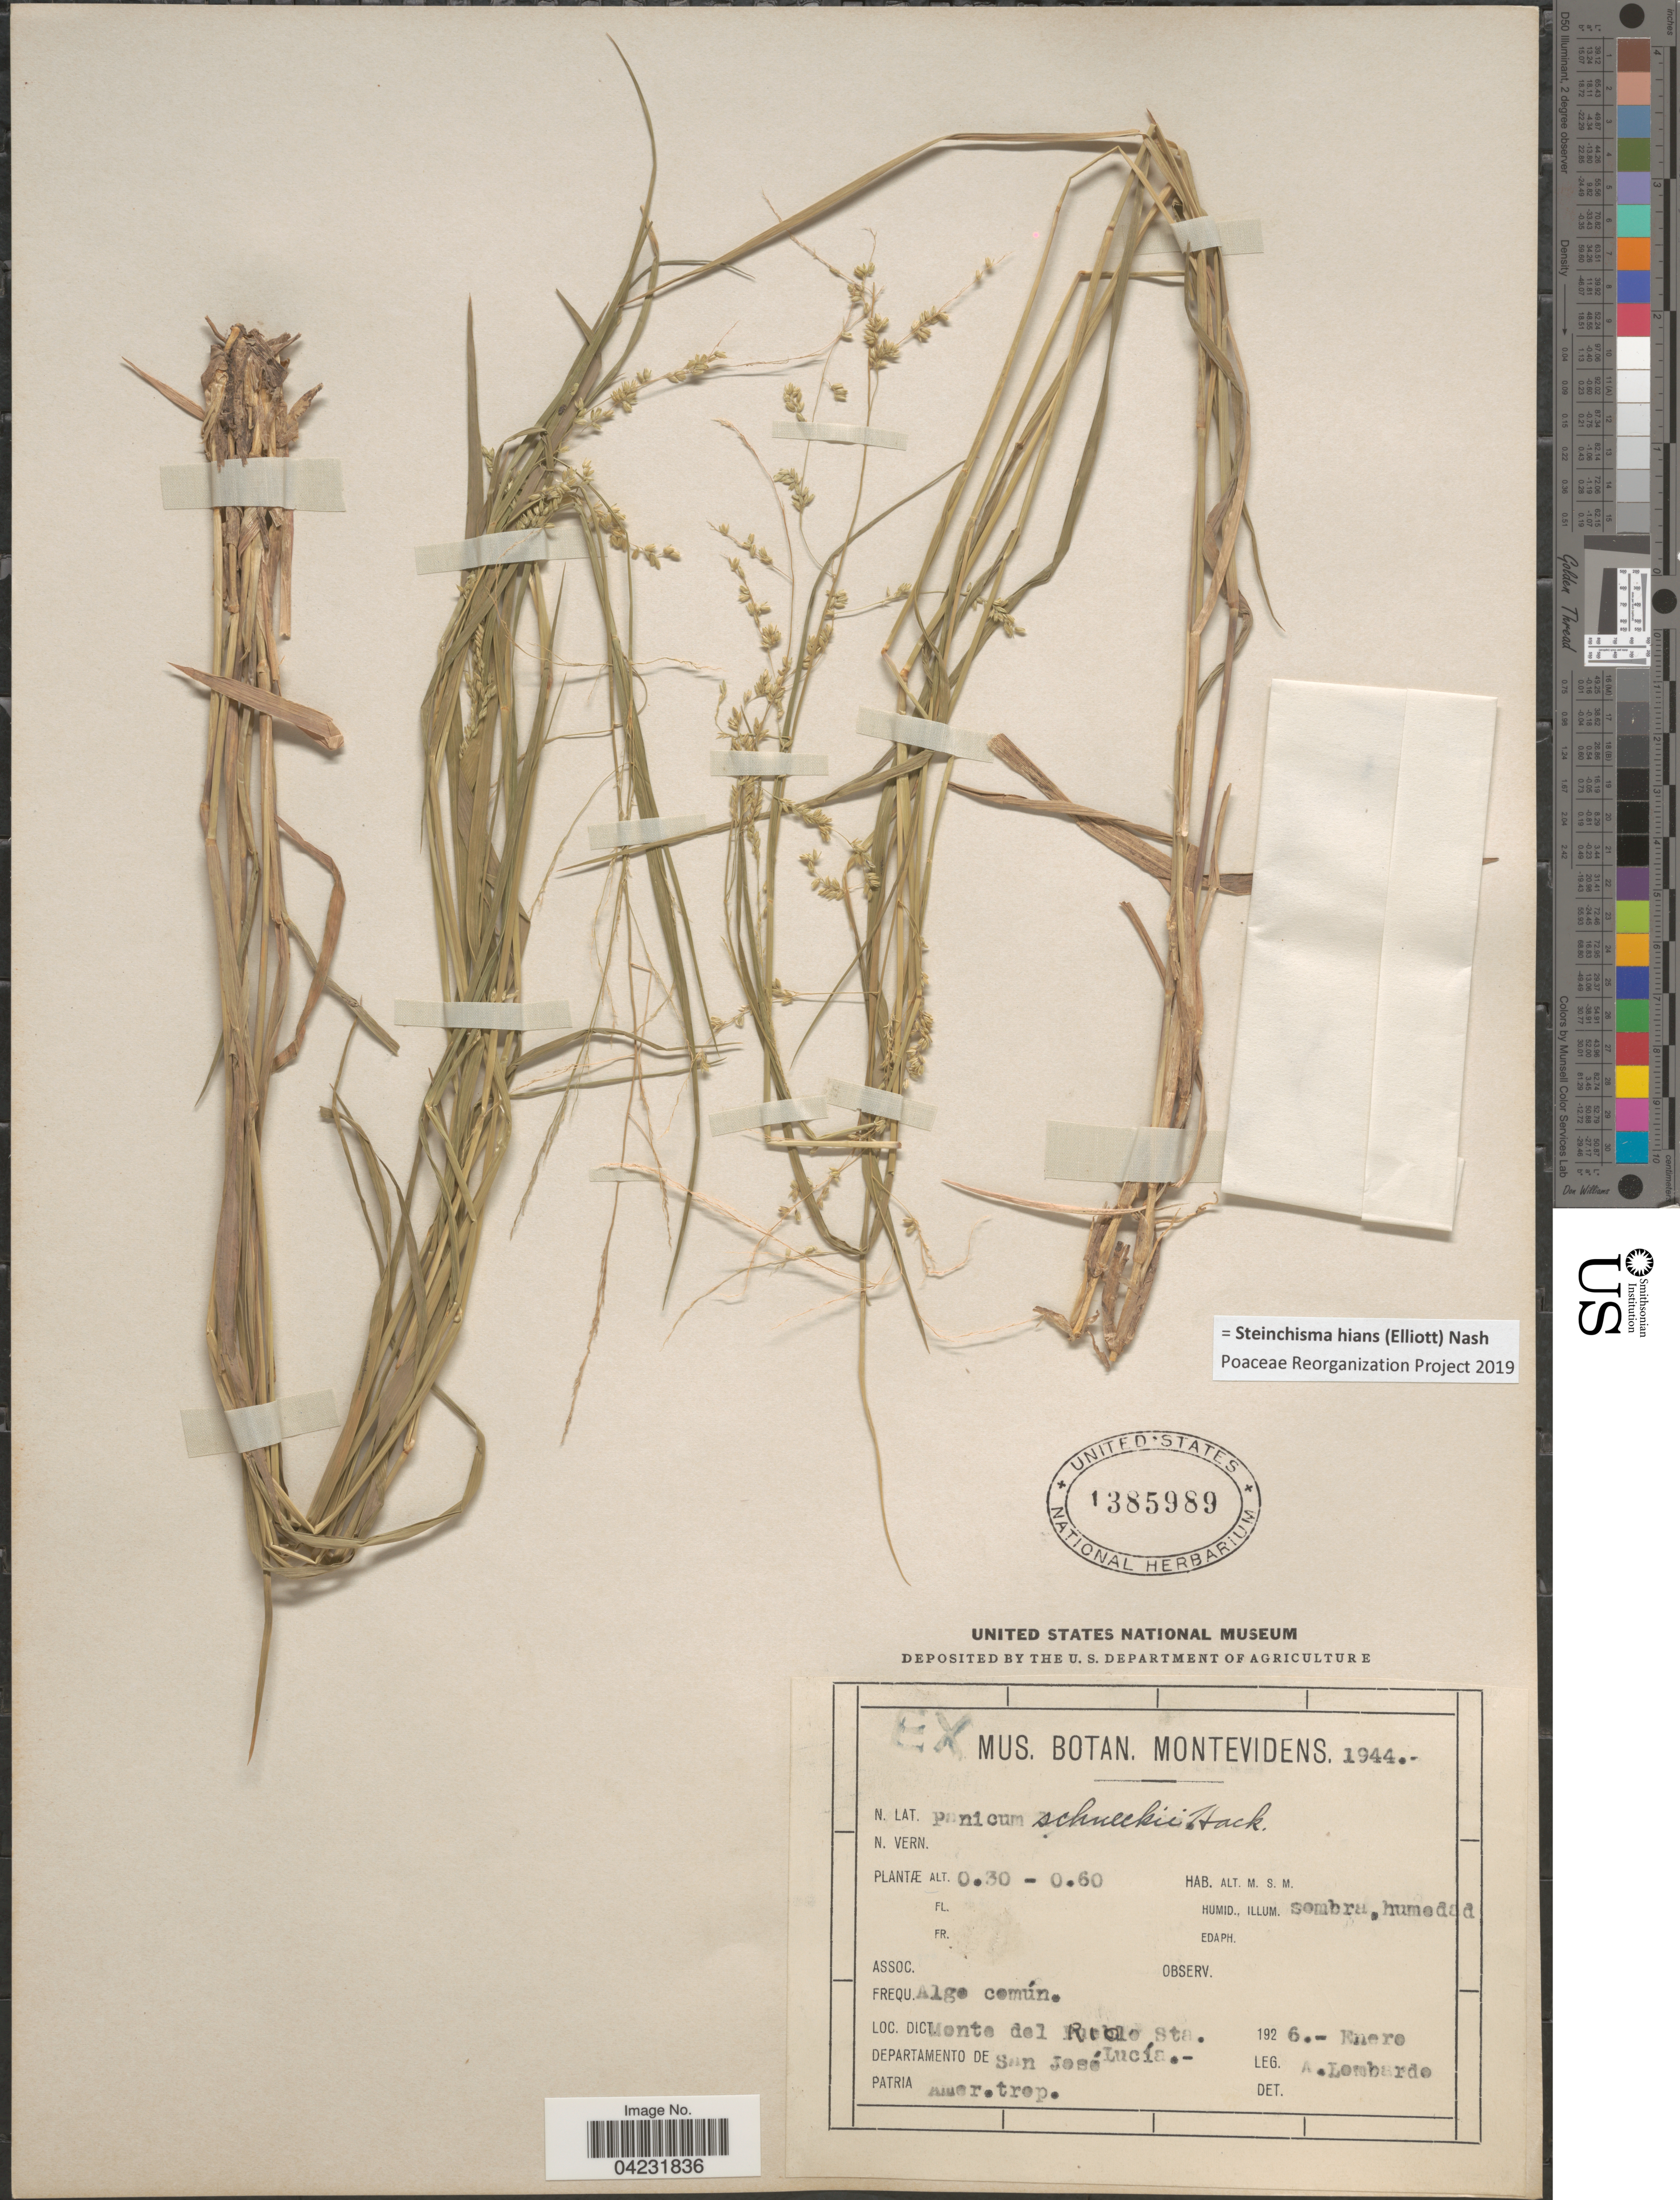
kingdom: Plantae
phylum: Tracheophyta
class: Liliopsida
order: Poales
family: Poaceae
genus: Steinchisma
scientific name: Steinchisma hians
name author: (Elliott) Nash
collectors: A. Lombardo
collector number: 1944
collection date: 1926-01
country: Uruguay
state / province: San Jose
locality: Loc. Dict. Monte del Rio Sta. Lucia. Departamento de San José.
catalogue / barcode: US 1385989